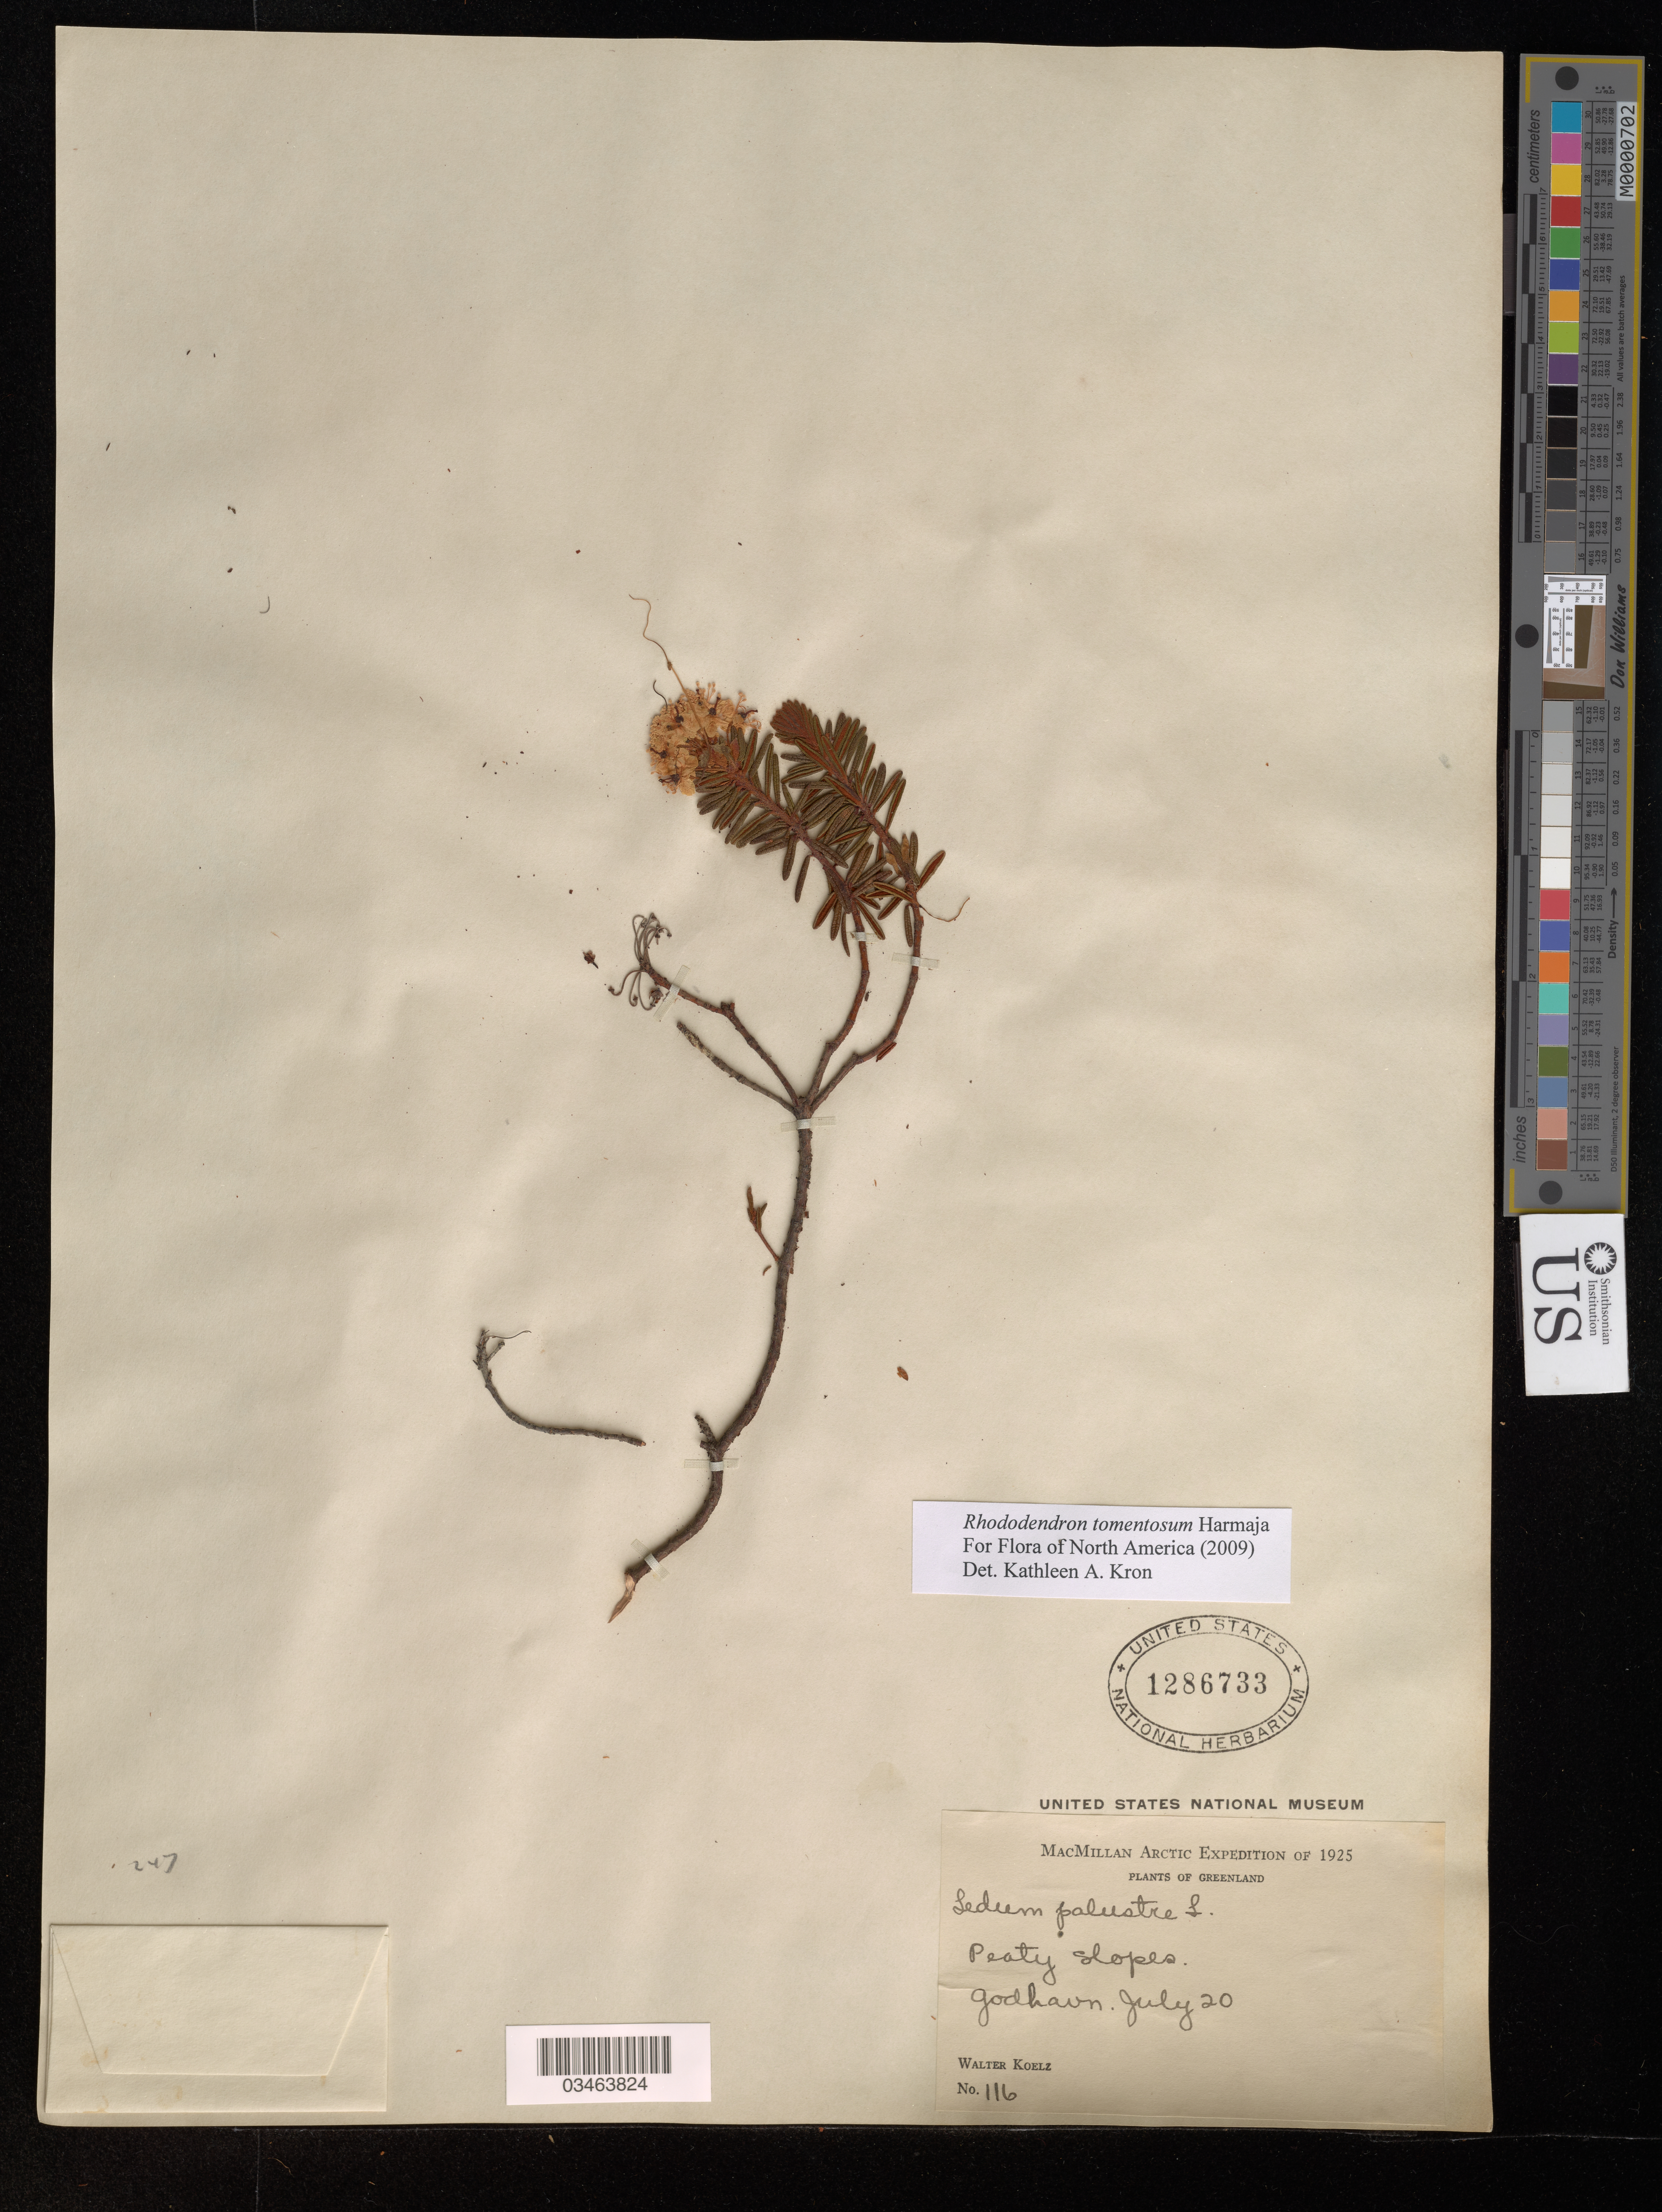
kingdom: Plantae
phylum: Tracheophyta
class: Magnoliopsida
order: Ericales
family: Ericaceae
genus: Rhododendron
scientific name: Rhododendron tomentosum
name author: Harmaja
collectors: W. Koelz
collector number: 116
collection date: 1925-07-20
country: Greenland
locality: Arctic. Godhavn.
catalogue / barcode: US 1286733